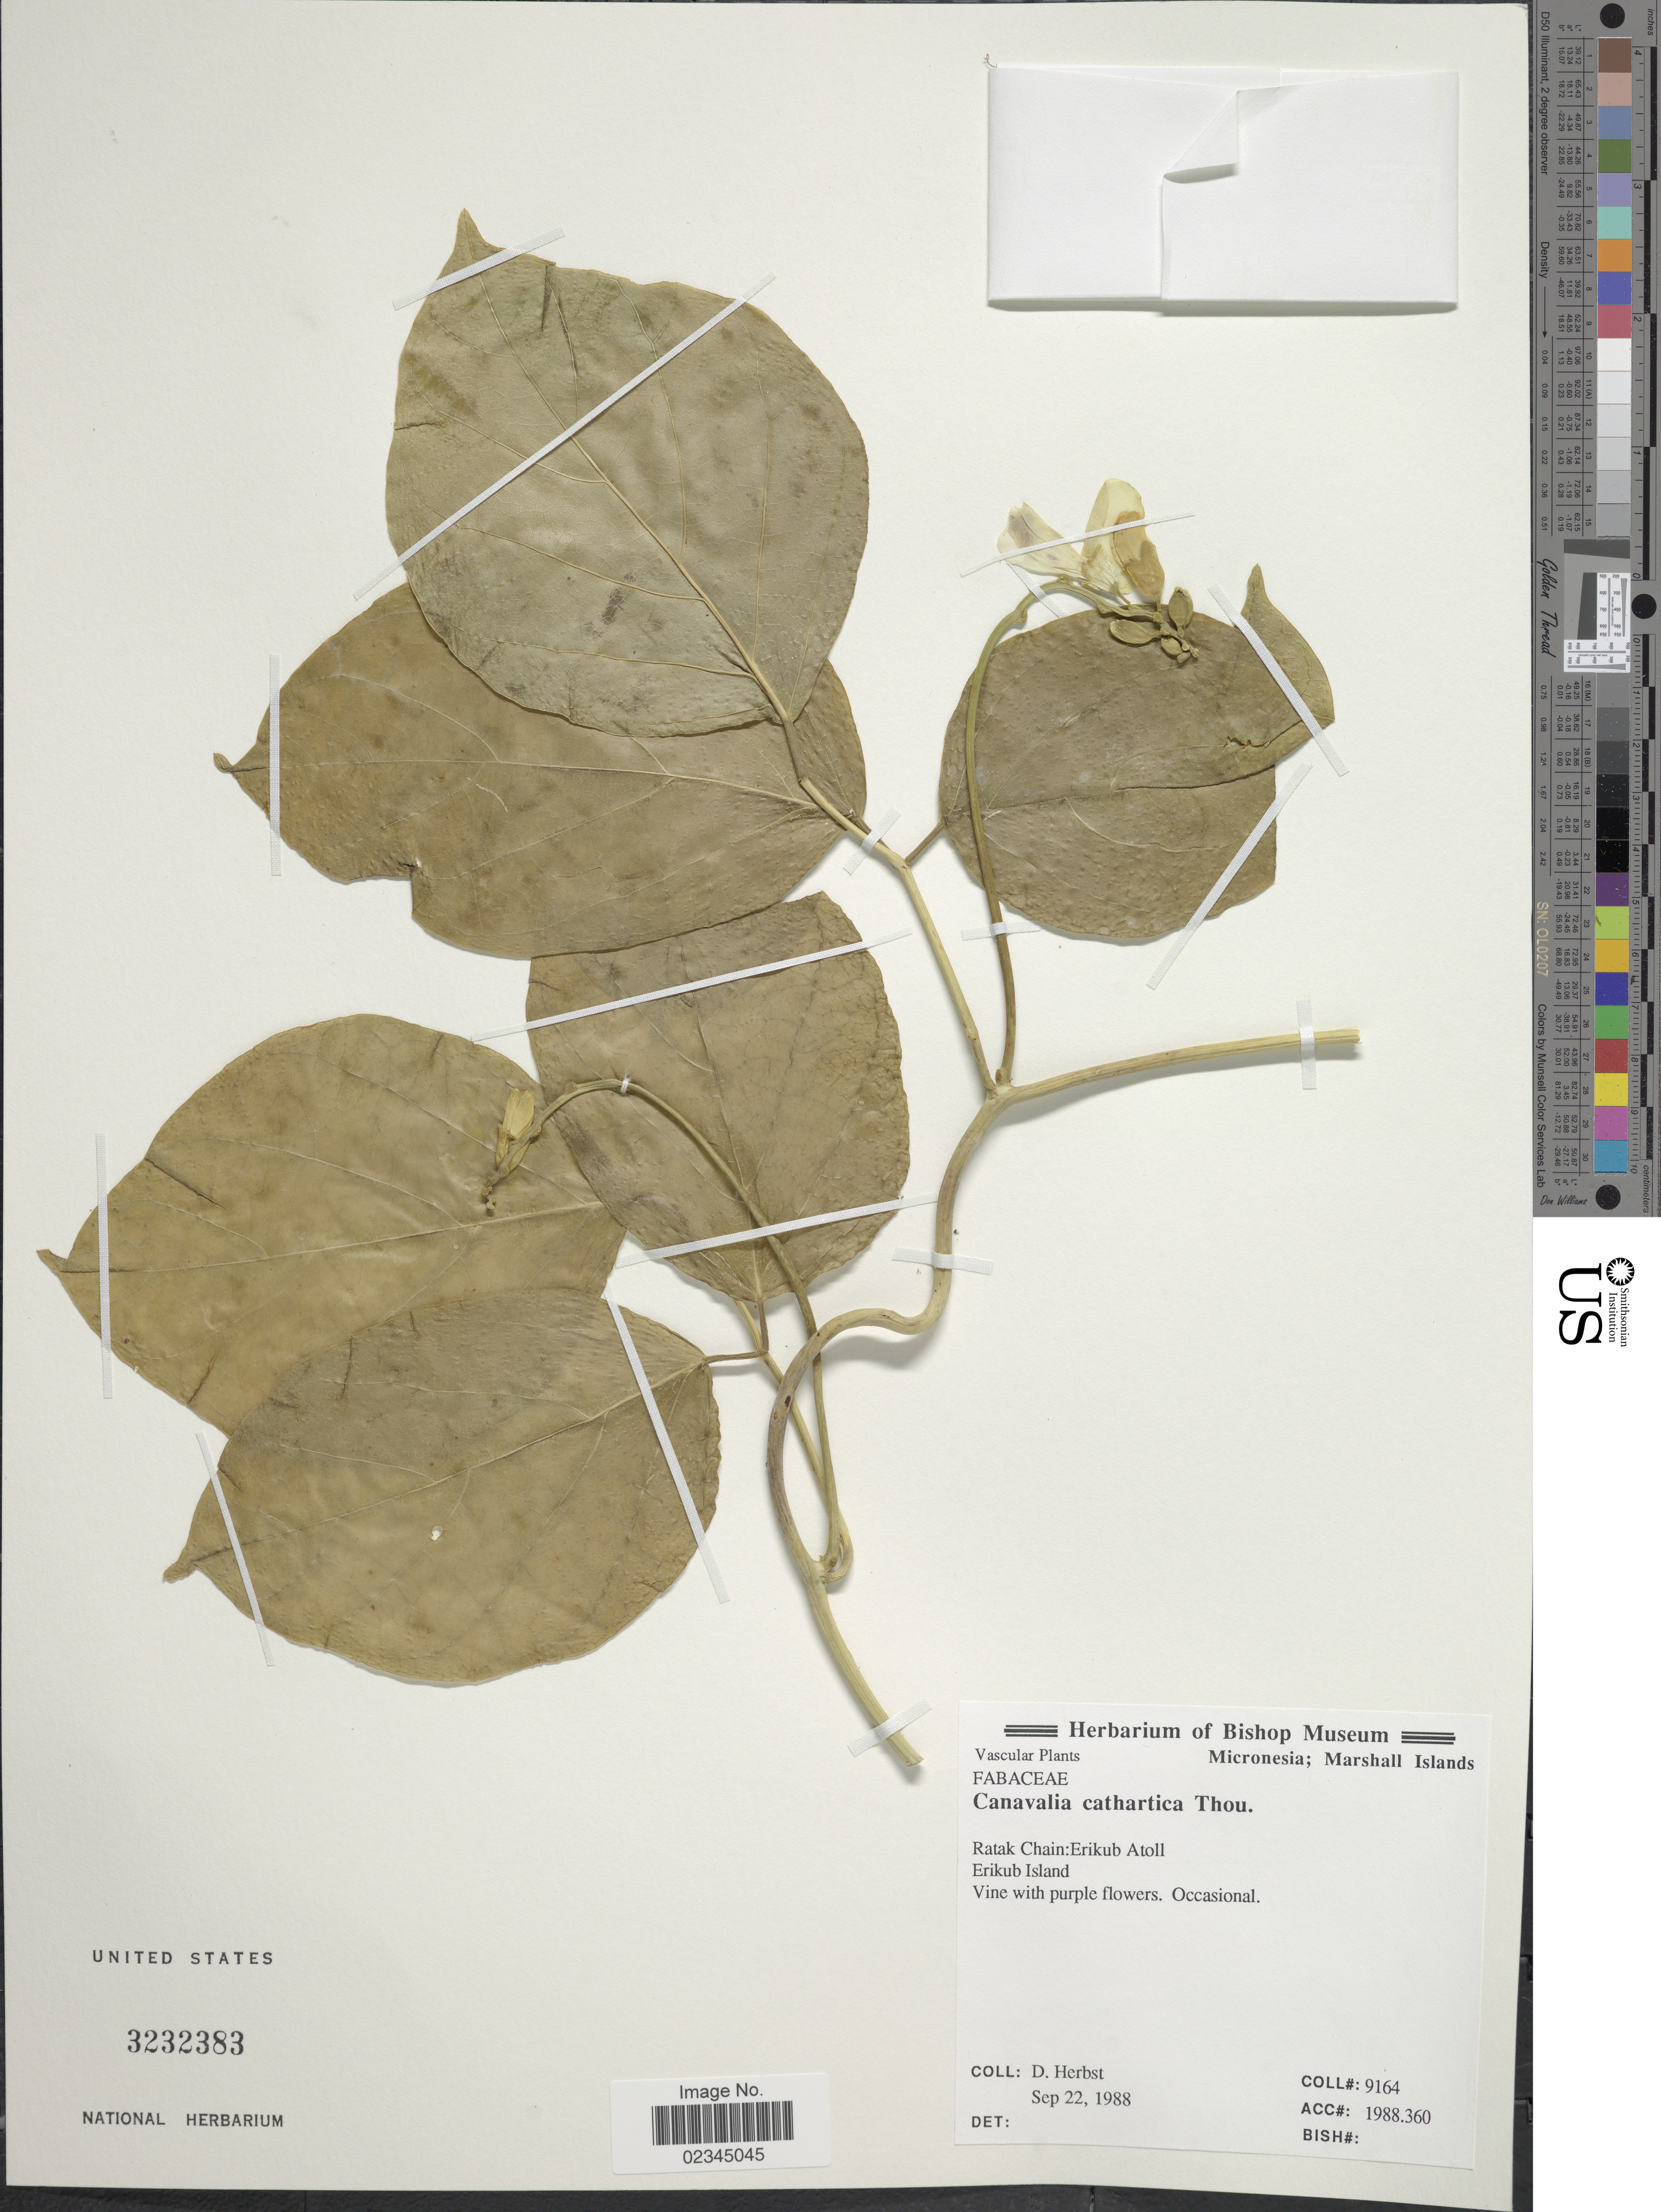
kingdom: Plantae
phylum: Tracheophyta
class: Magnoliopsida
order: Fabales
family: Fabaceae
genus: Canavalia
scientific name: Canavalia cathartica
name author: Thouars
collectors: D. Herbst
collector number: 9164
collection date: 1988-09-22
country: Marshall Islands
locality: Micronesia, ratak Chain, Erikub Atoll, Erikub Island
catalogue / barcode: US 3232383